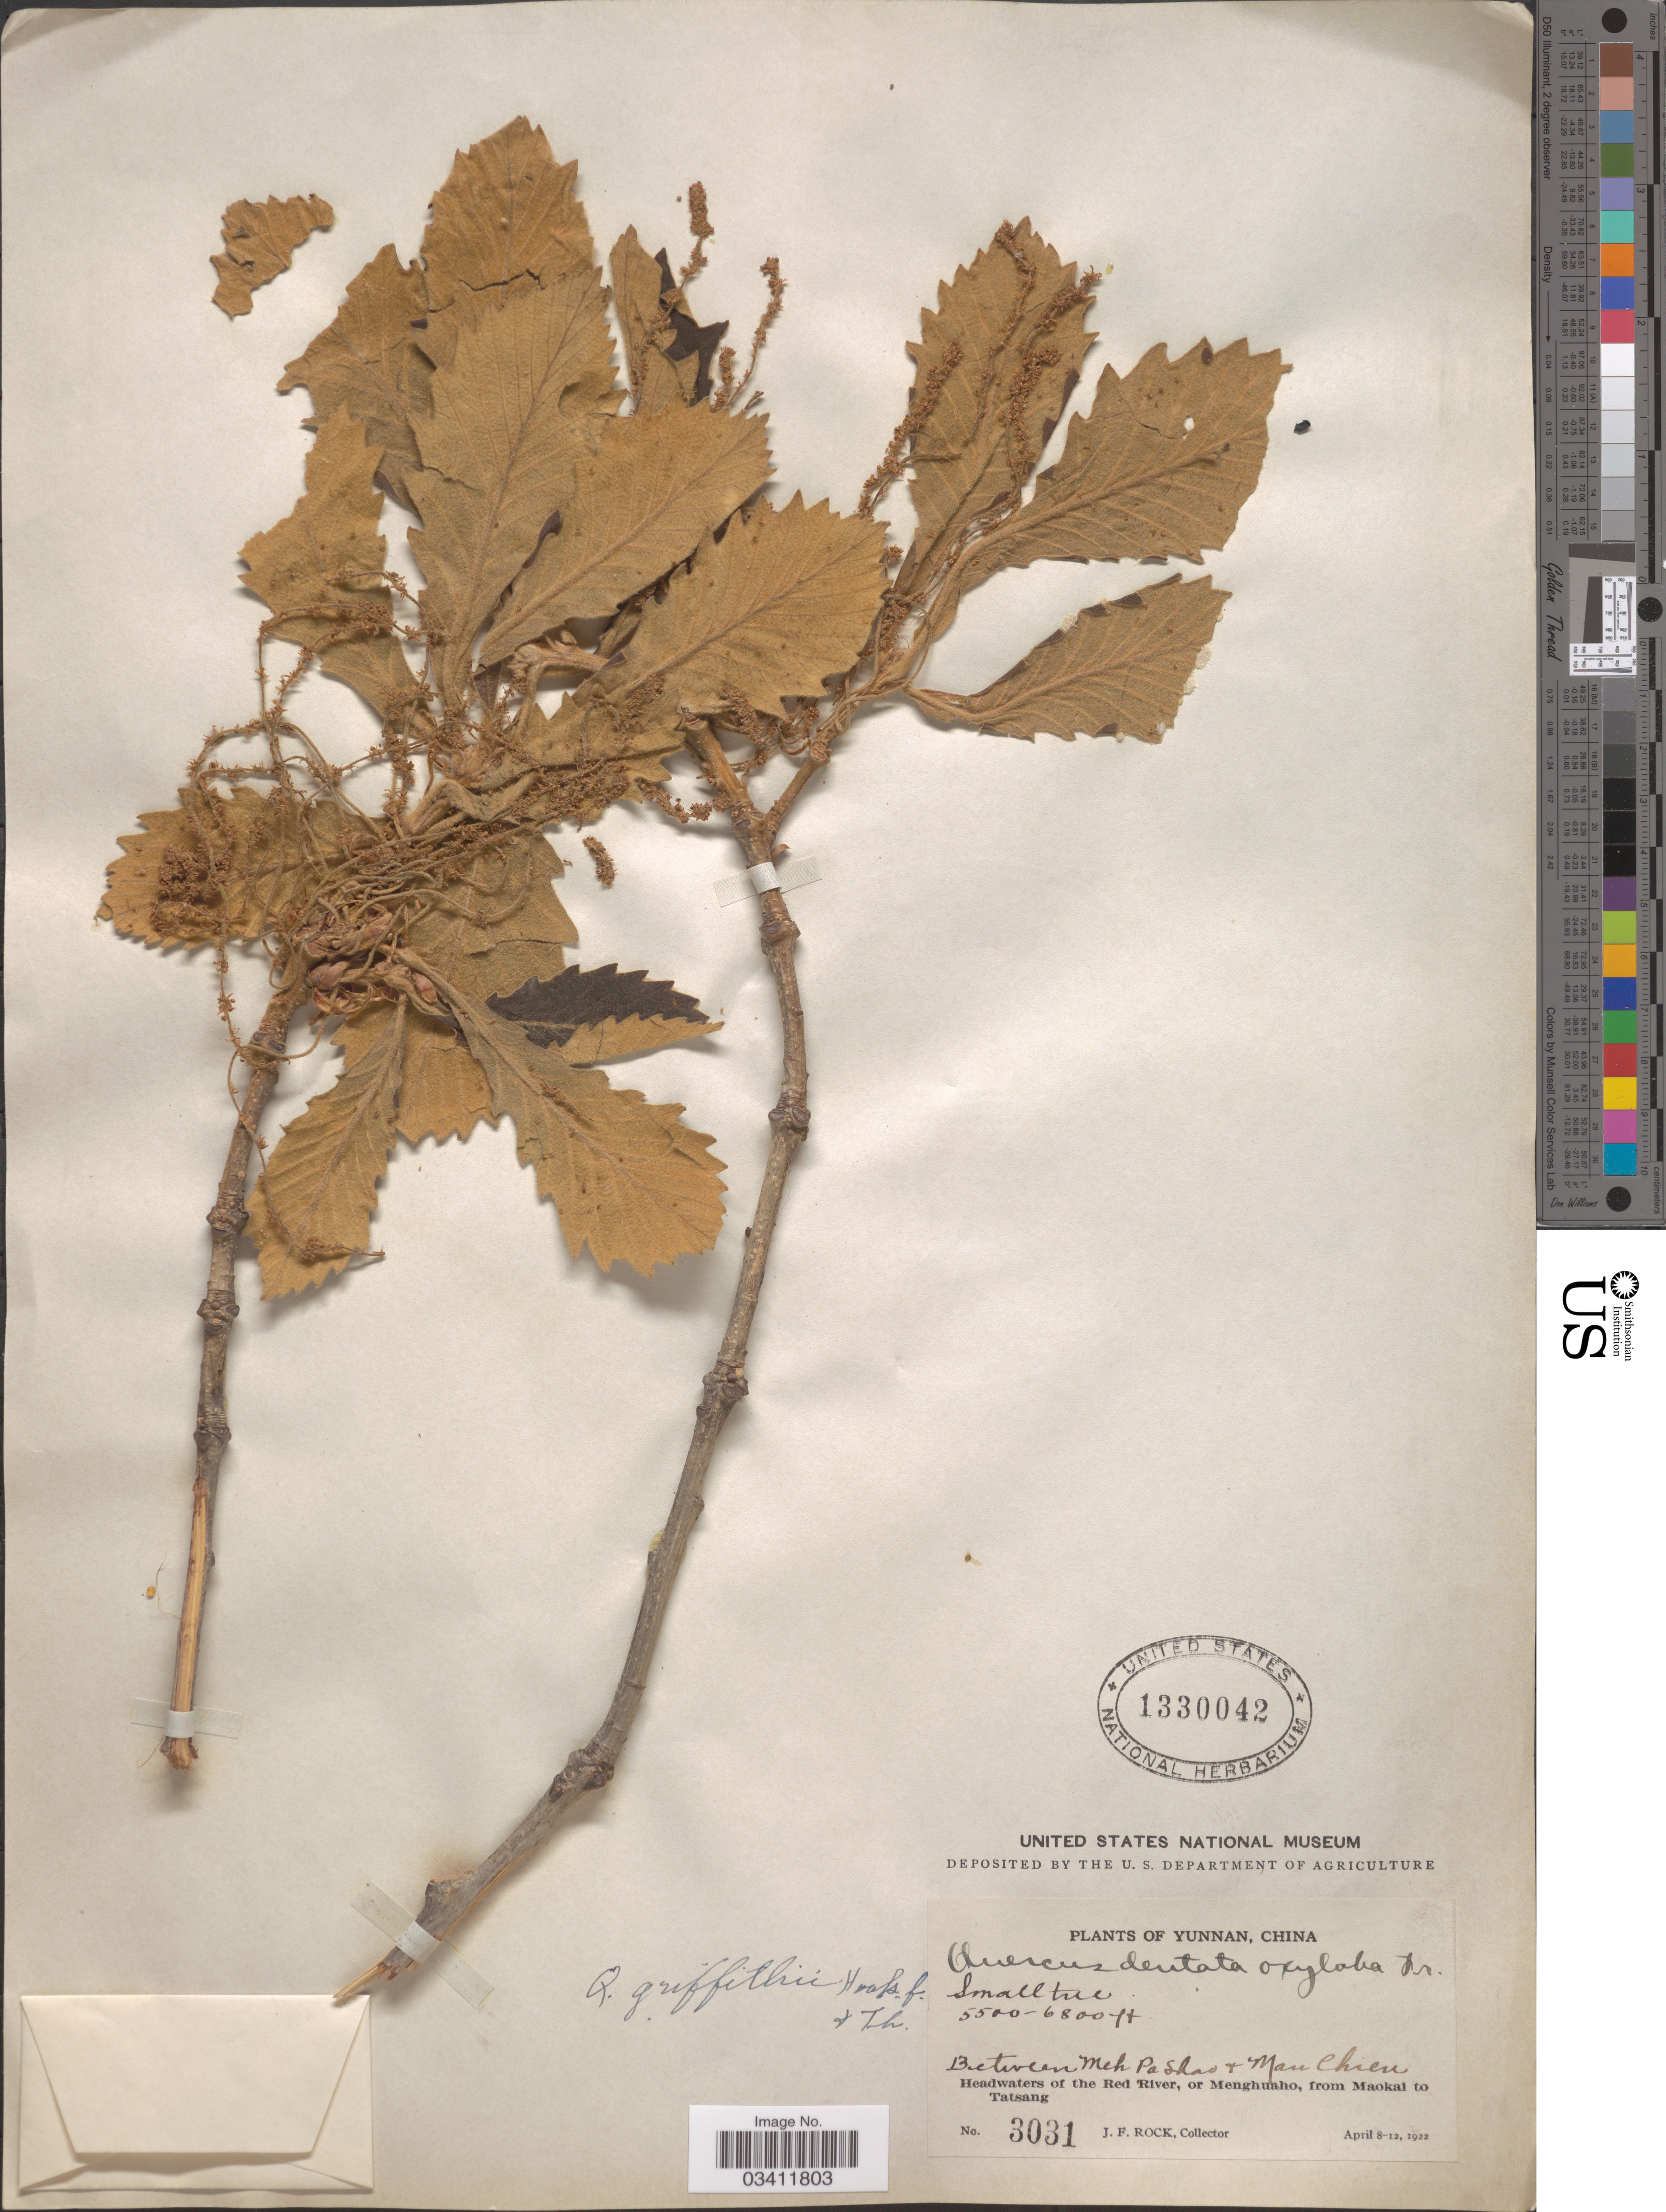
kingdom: Plantae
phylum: Tracheophyta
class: Magnoliopsida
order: Fagales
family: Fagaceae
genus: Quercus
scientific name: Quercus griffithii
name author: Hook. f. & Thomson ex Miq.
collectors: J. Rock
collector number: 3031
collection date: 1922-04-08/1922-04-12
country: China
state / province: Yunnan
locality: Between Meh Pashao & Mau Chieu. Headwaters of the Red River, or Menghuaho, from Maokai to Tatsang.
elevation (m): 1676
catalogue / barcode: US 1330042